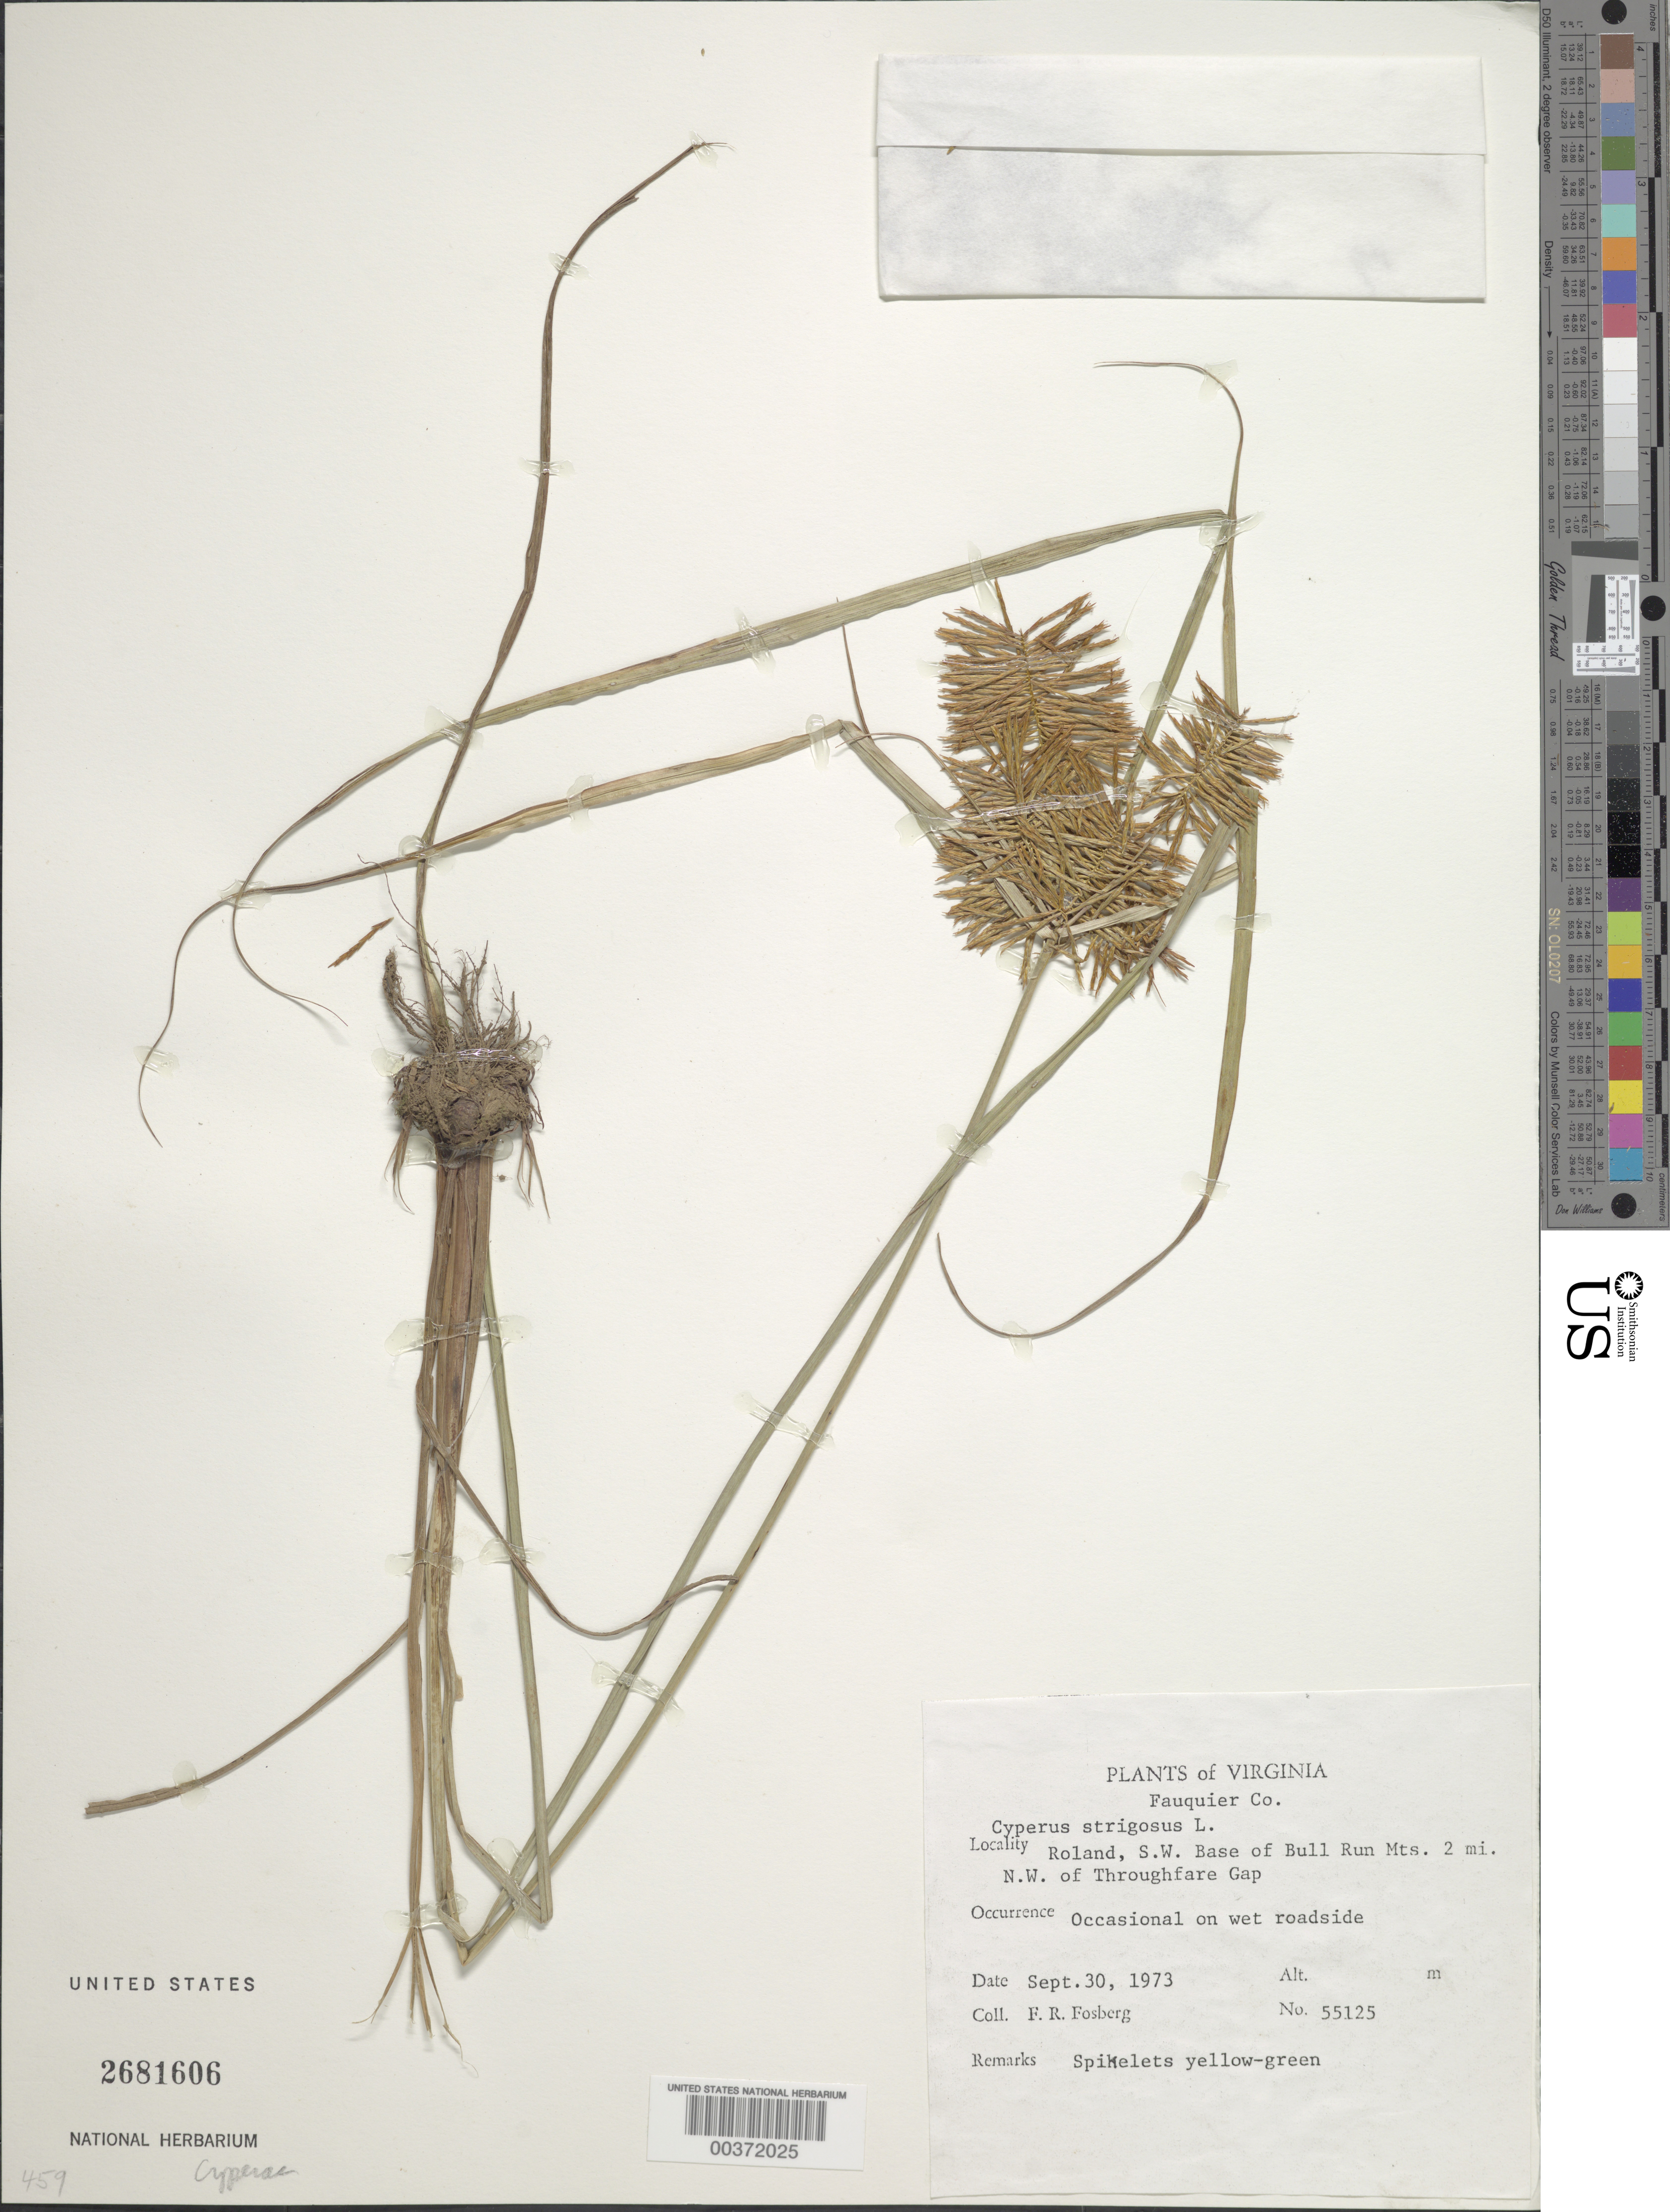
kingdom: Plantae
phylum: Tracheophyta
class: Liliopsida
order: Poales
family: Cyperaceae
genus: Cyperus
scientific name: Cyperus strigosus L.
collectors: F. R. Fosberg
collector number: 55125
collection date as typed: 30 Sep 1973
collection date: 1973-09-30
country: United States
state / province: Virginia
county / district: Fauquier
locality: Roland, northwest of Thorofare Gap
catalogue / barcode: US 2681606